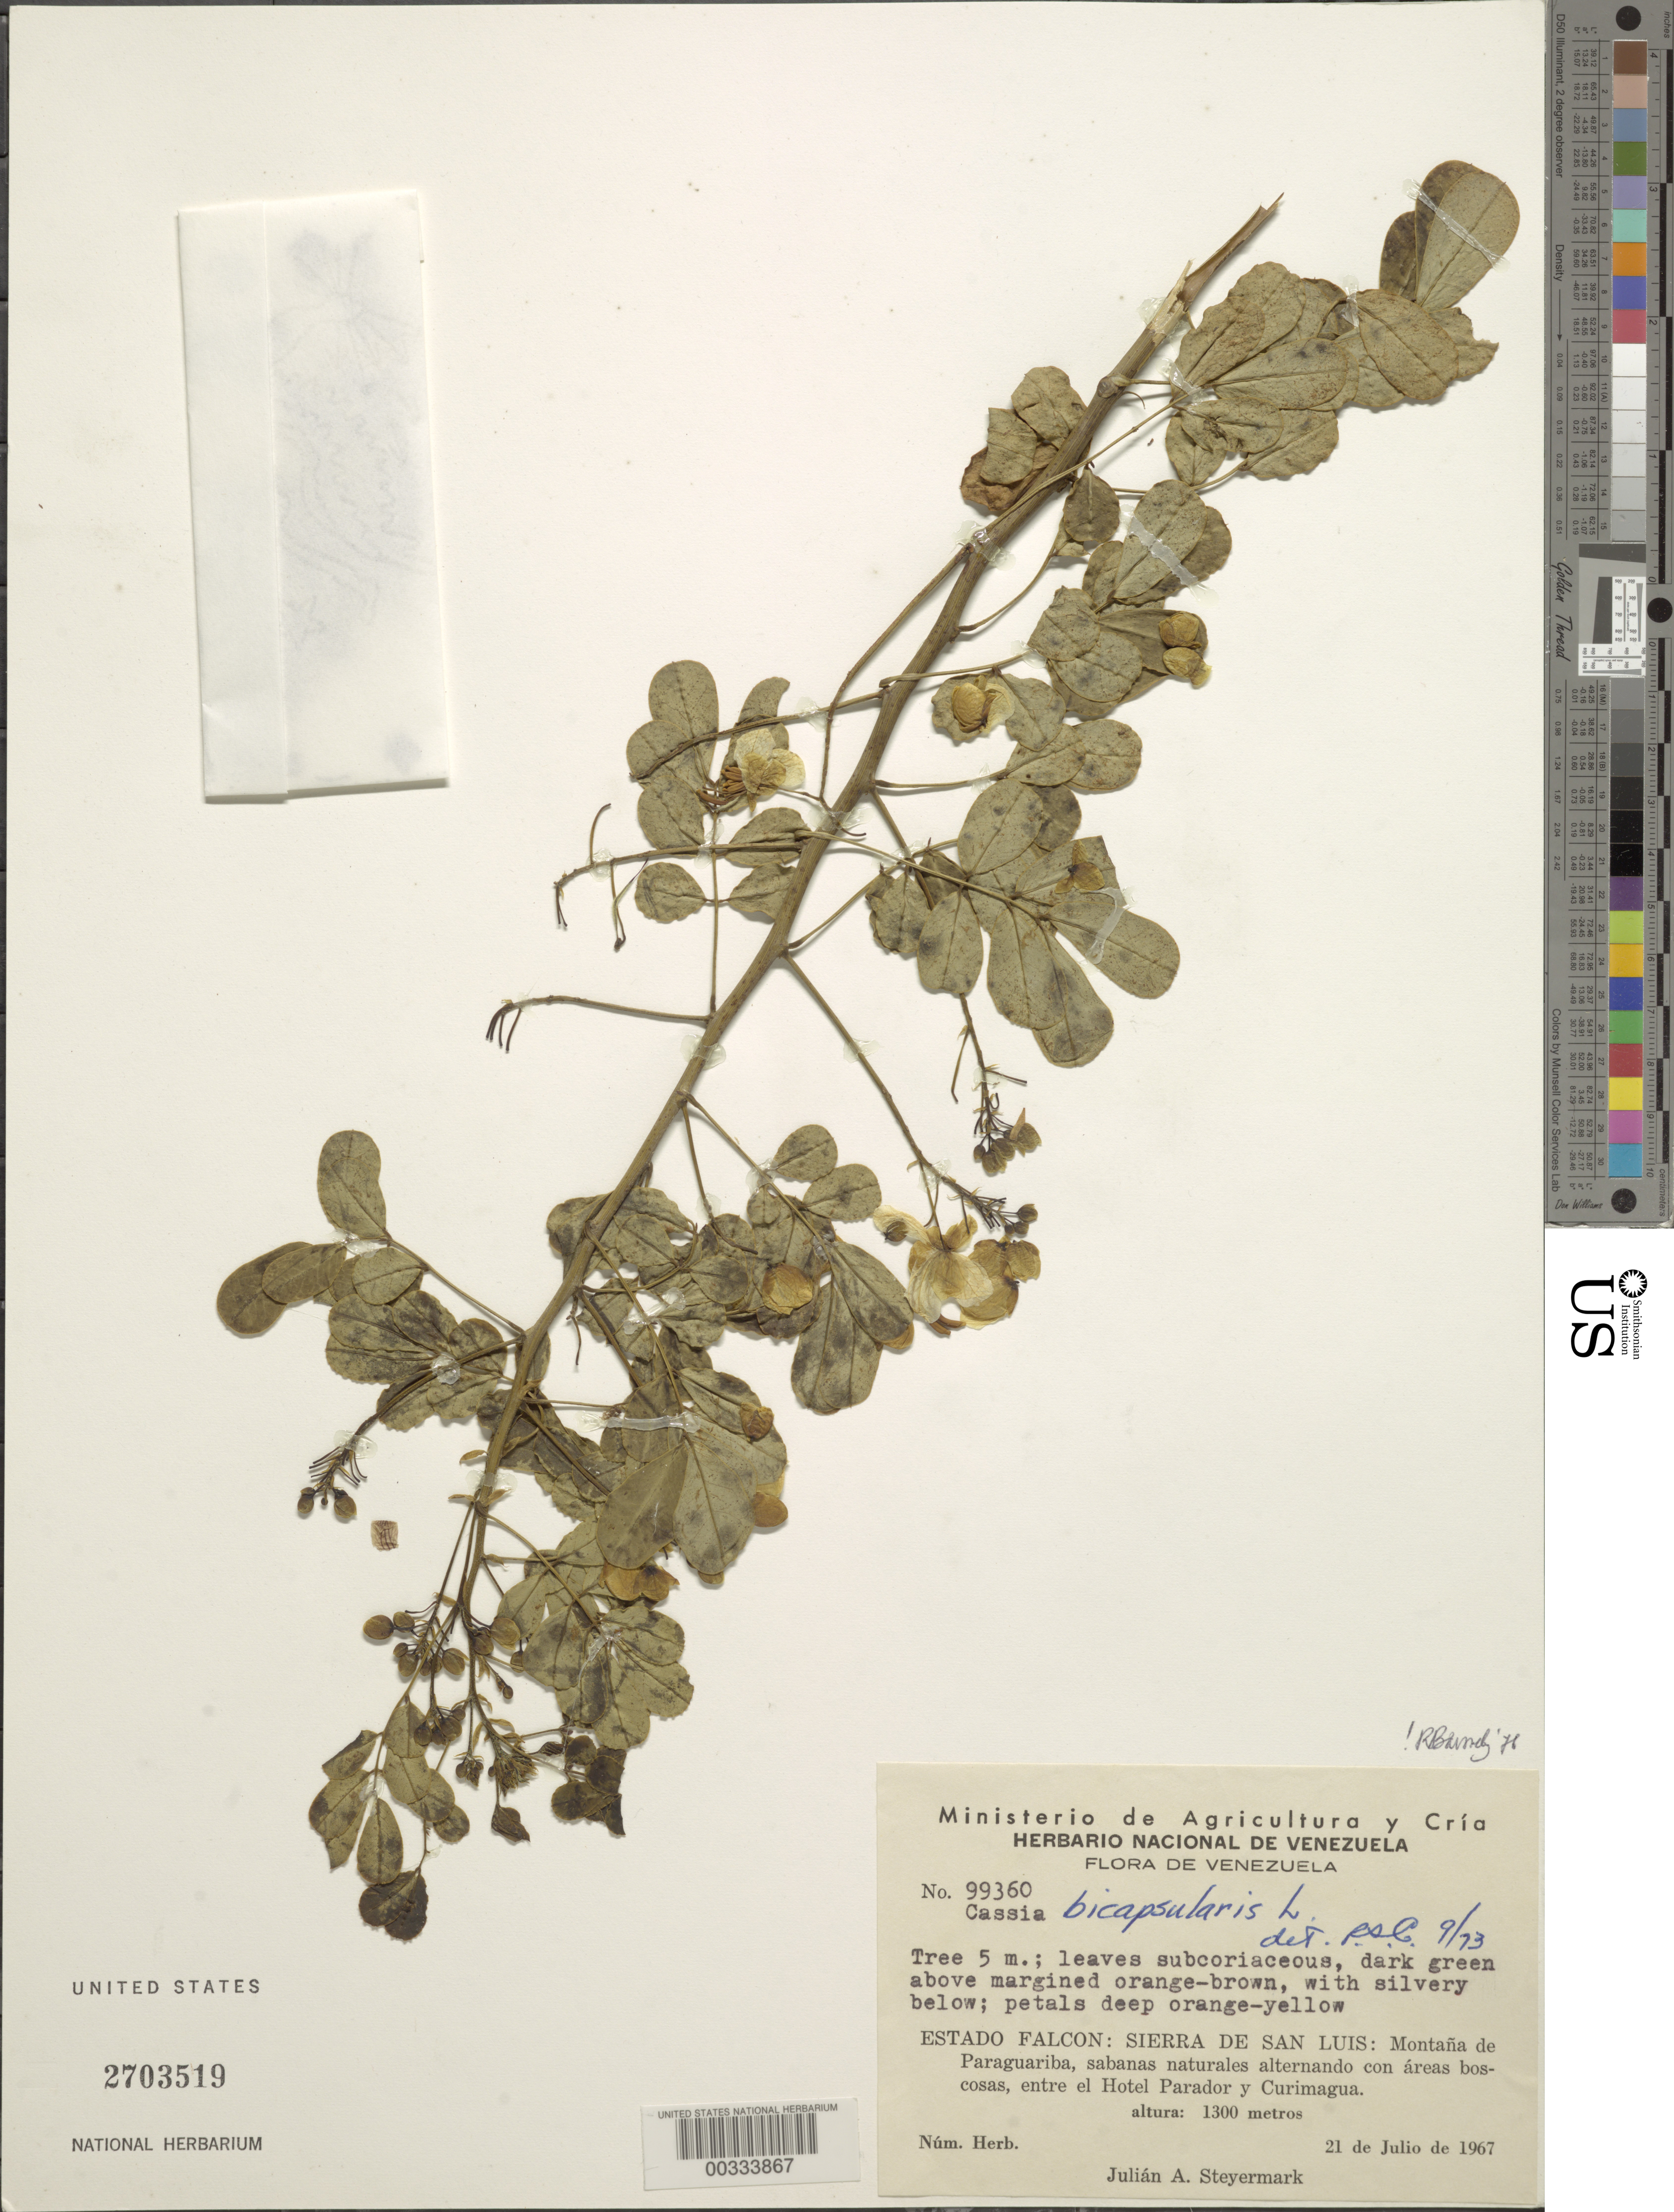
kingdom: Plantae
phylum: Tracheophyta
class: Magnoliopsida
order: Fabales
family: Fabaceae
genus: Senna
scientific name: Senna bicapsularis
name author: (L.) Roxb.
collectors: J. Steyermark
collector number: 99360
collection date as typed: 21 Jul 1967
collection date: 1967-07-21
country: Venezuela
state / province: Falcón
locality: Sierra de san luis; monatana de paraguariba, between hotel parador and curimagua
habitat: Natural savannas alternating with areas of forests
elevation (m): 1300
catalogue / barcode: US 2703519